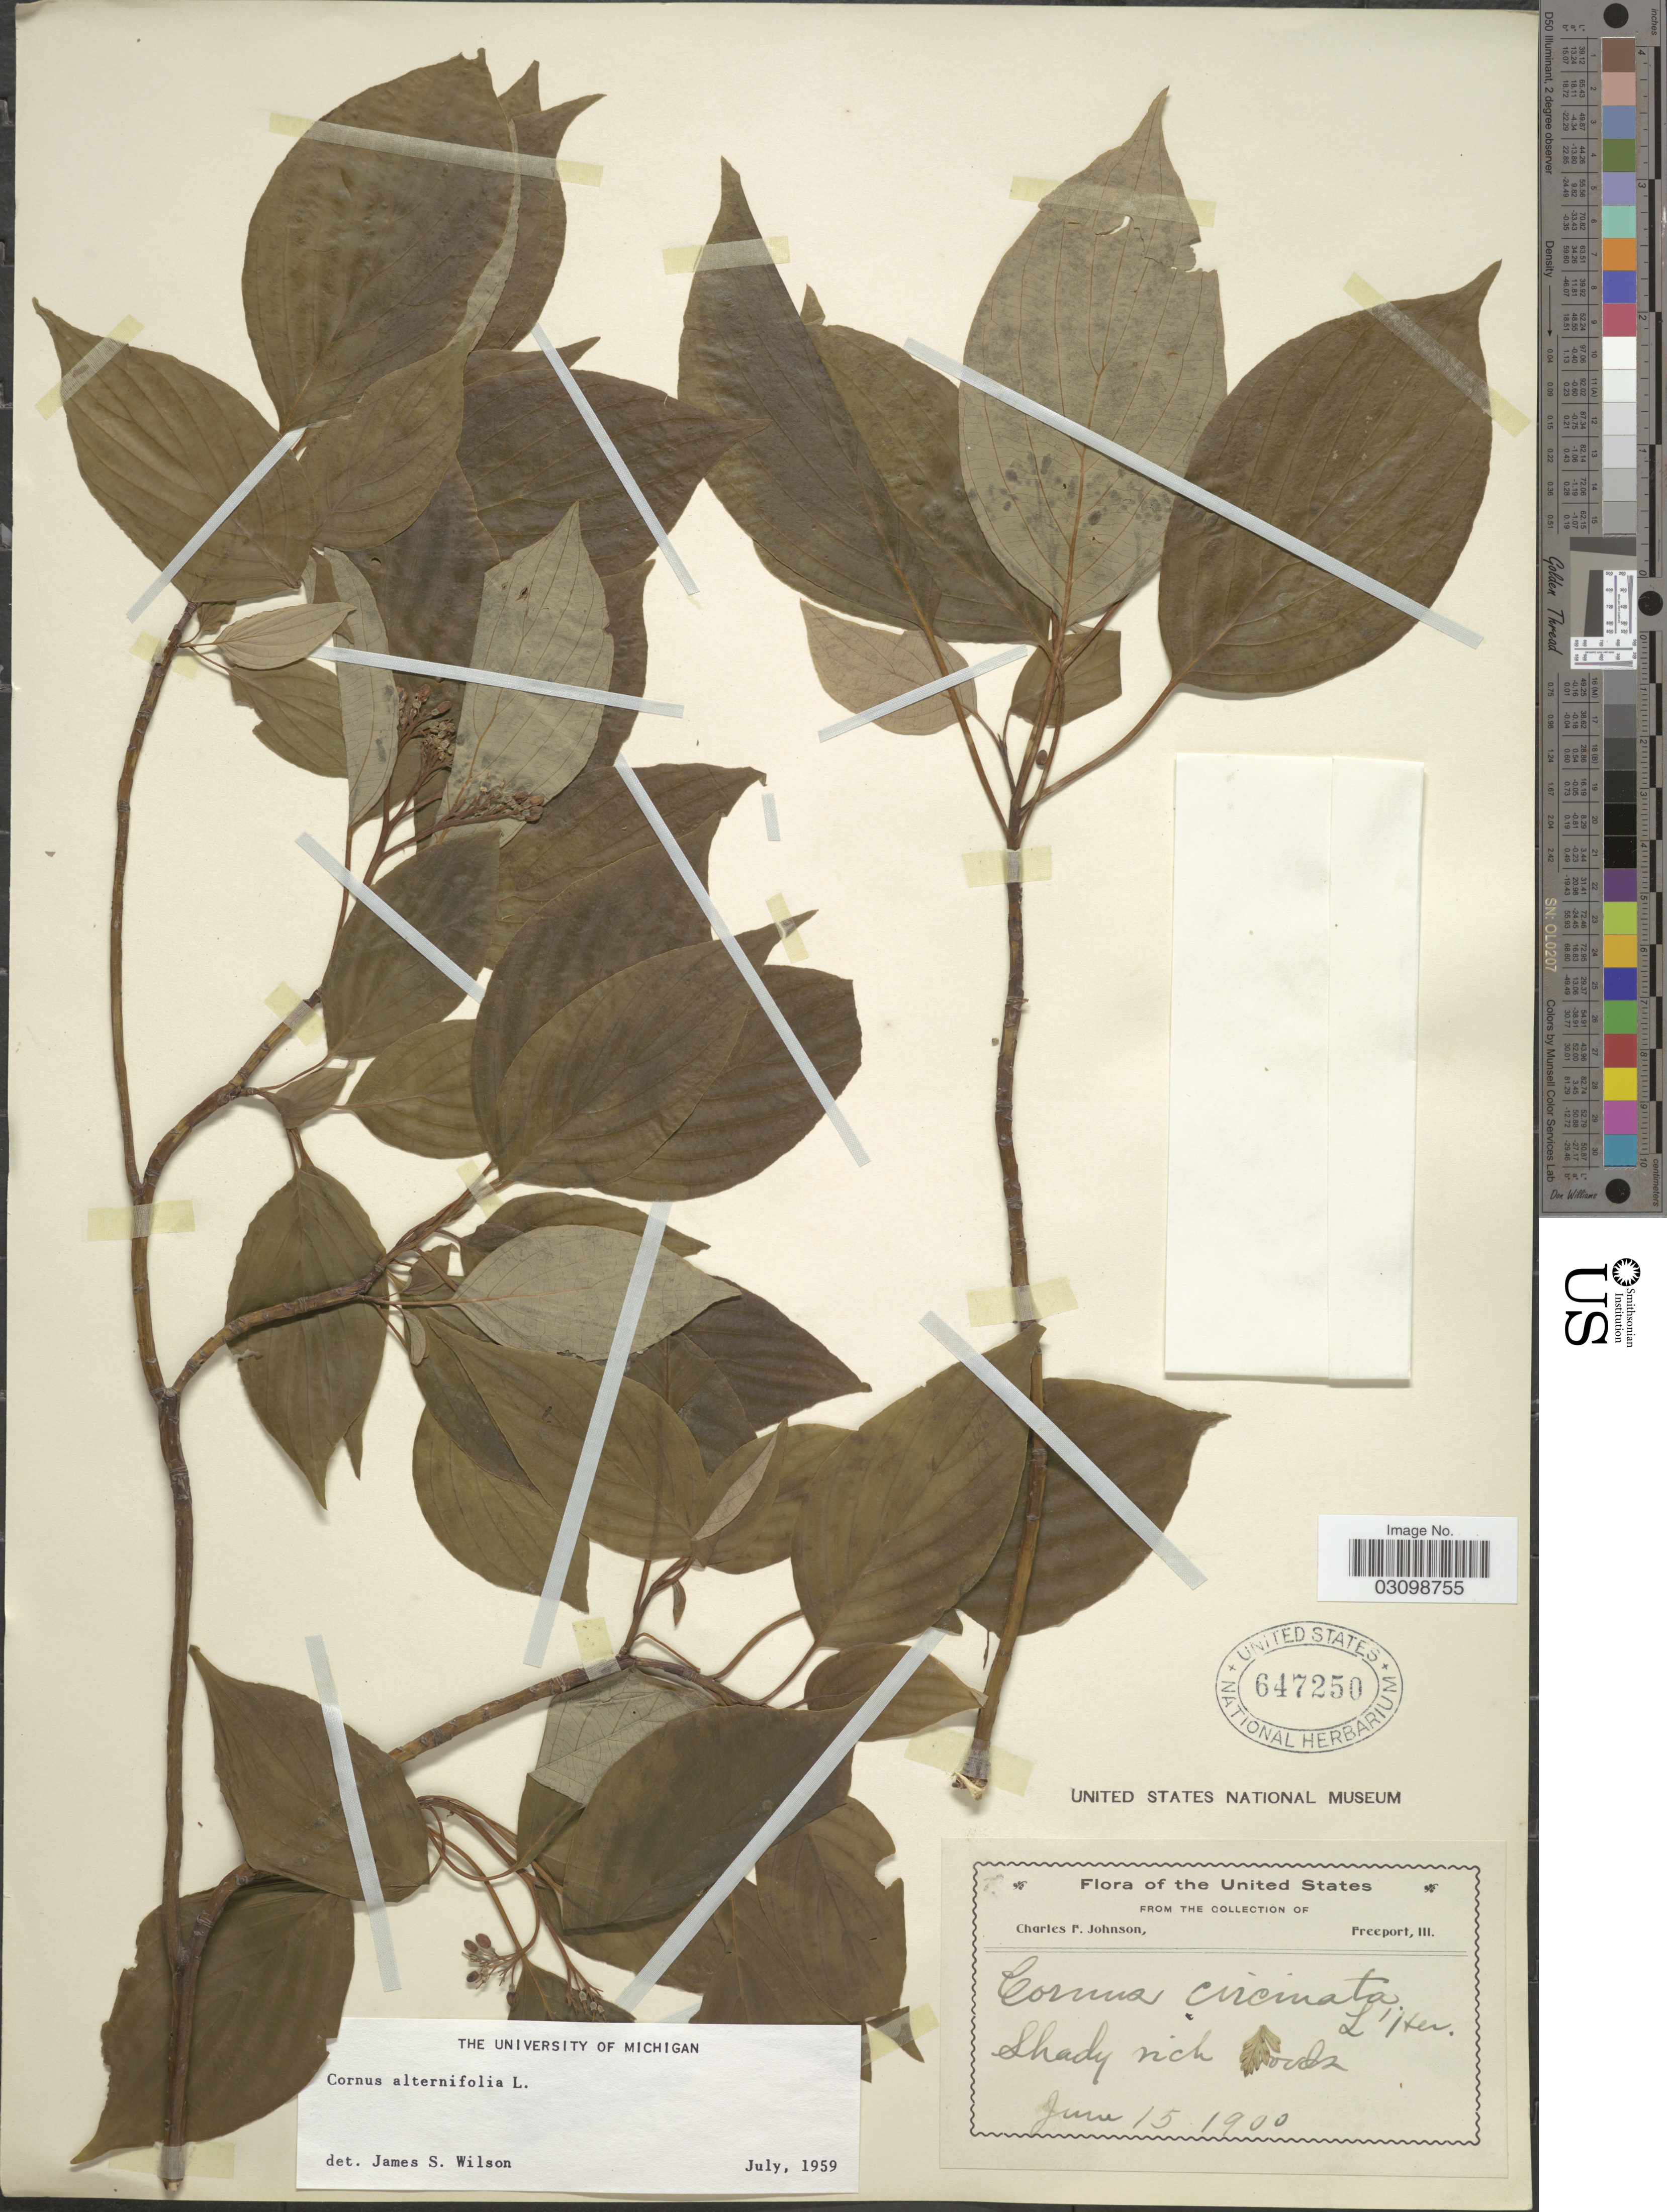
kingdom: Plantae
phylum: Tracheophyta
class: Magnoliopsida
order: Cornales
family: Cornaceae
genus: Cornus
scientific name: Cornus alternifolia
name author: L.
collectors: C. F. Johnson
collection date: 1900-06-15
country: United States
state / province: Illinois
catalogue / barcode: US 647250